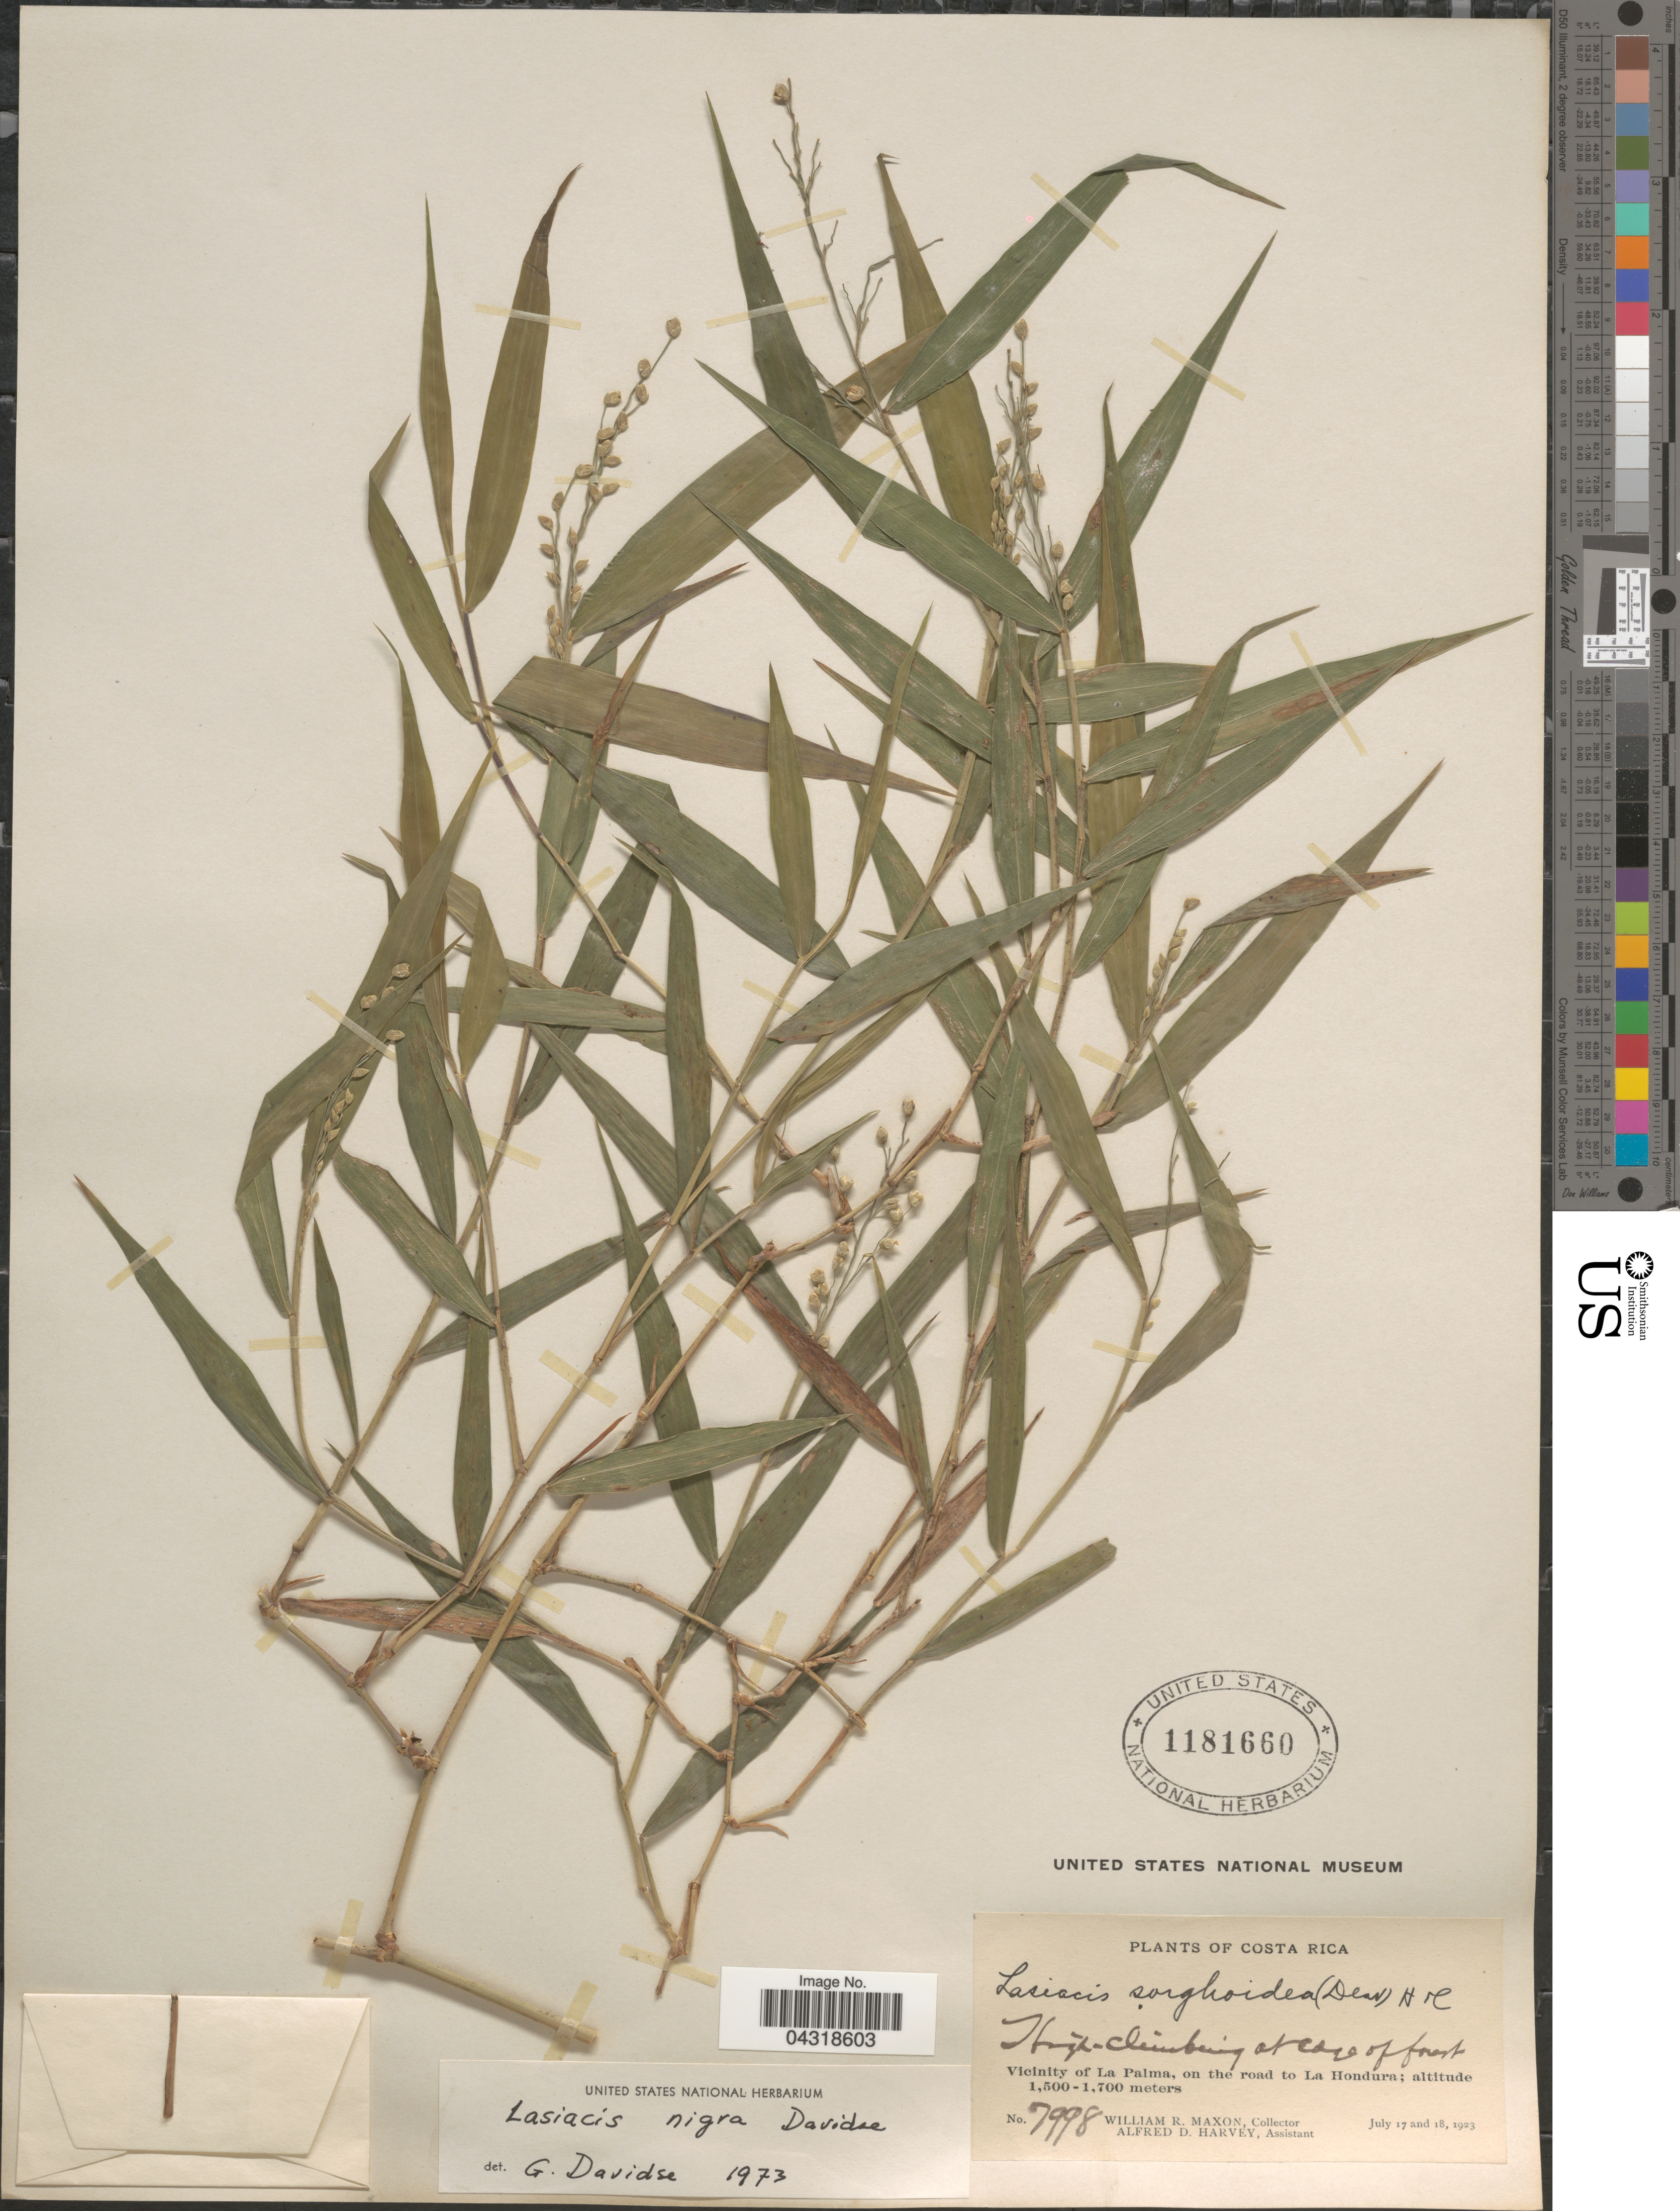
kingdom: Plantae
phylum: Tracheophyta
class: Liliopsida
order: Poales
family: Poaceae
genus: Lasiacis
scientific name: Lasiacis nigra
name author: Davidse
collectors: W. R. Maxon & A. D. Harvey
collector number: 7998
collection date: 1923-07-17/1923-07-18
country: Costa Rica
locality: Vicinity of La Palma, on the road to La Hondura.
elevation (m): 1500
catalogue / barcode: US 1181660